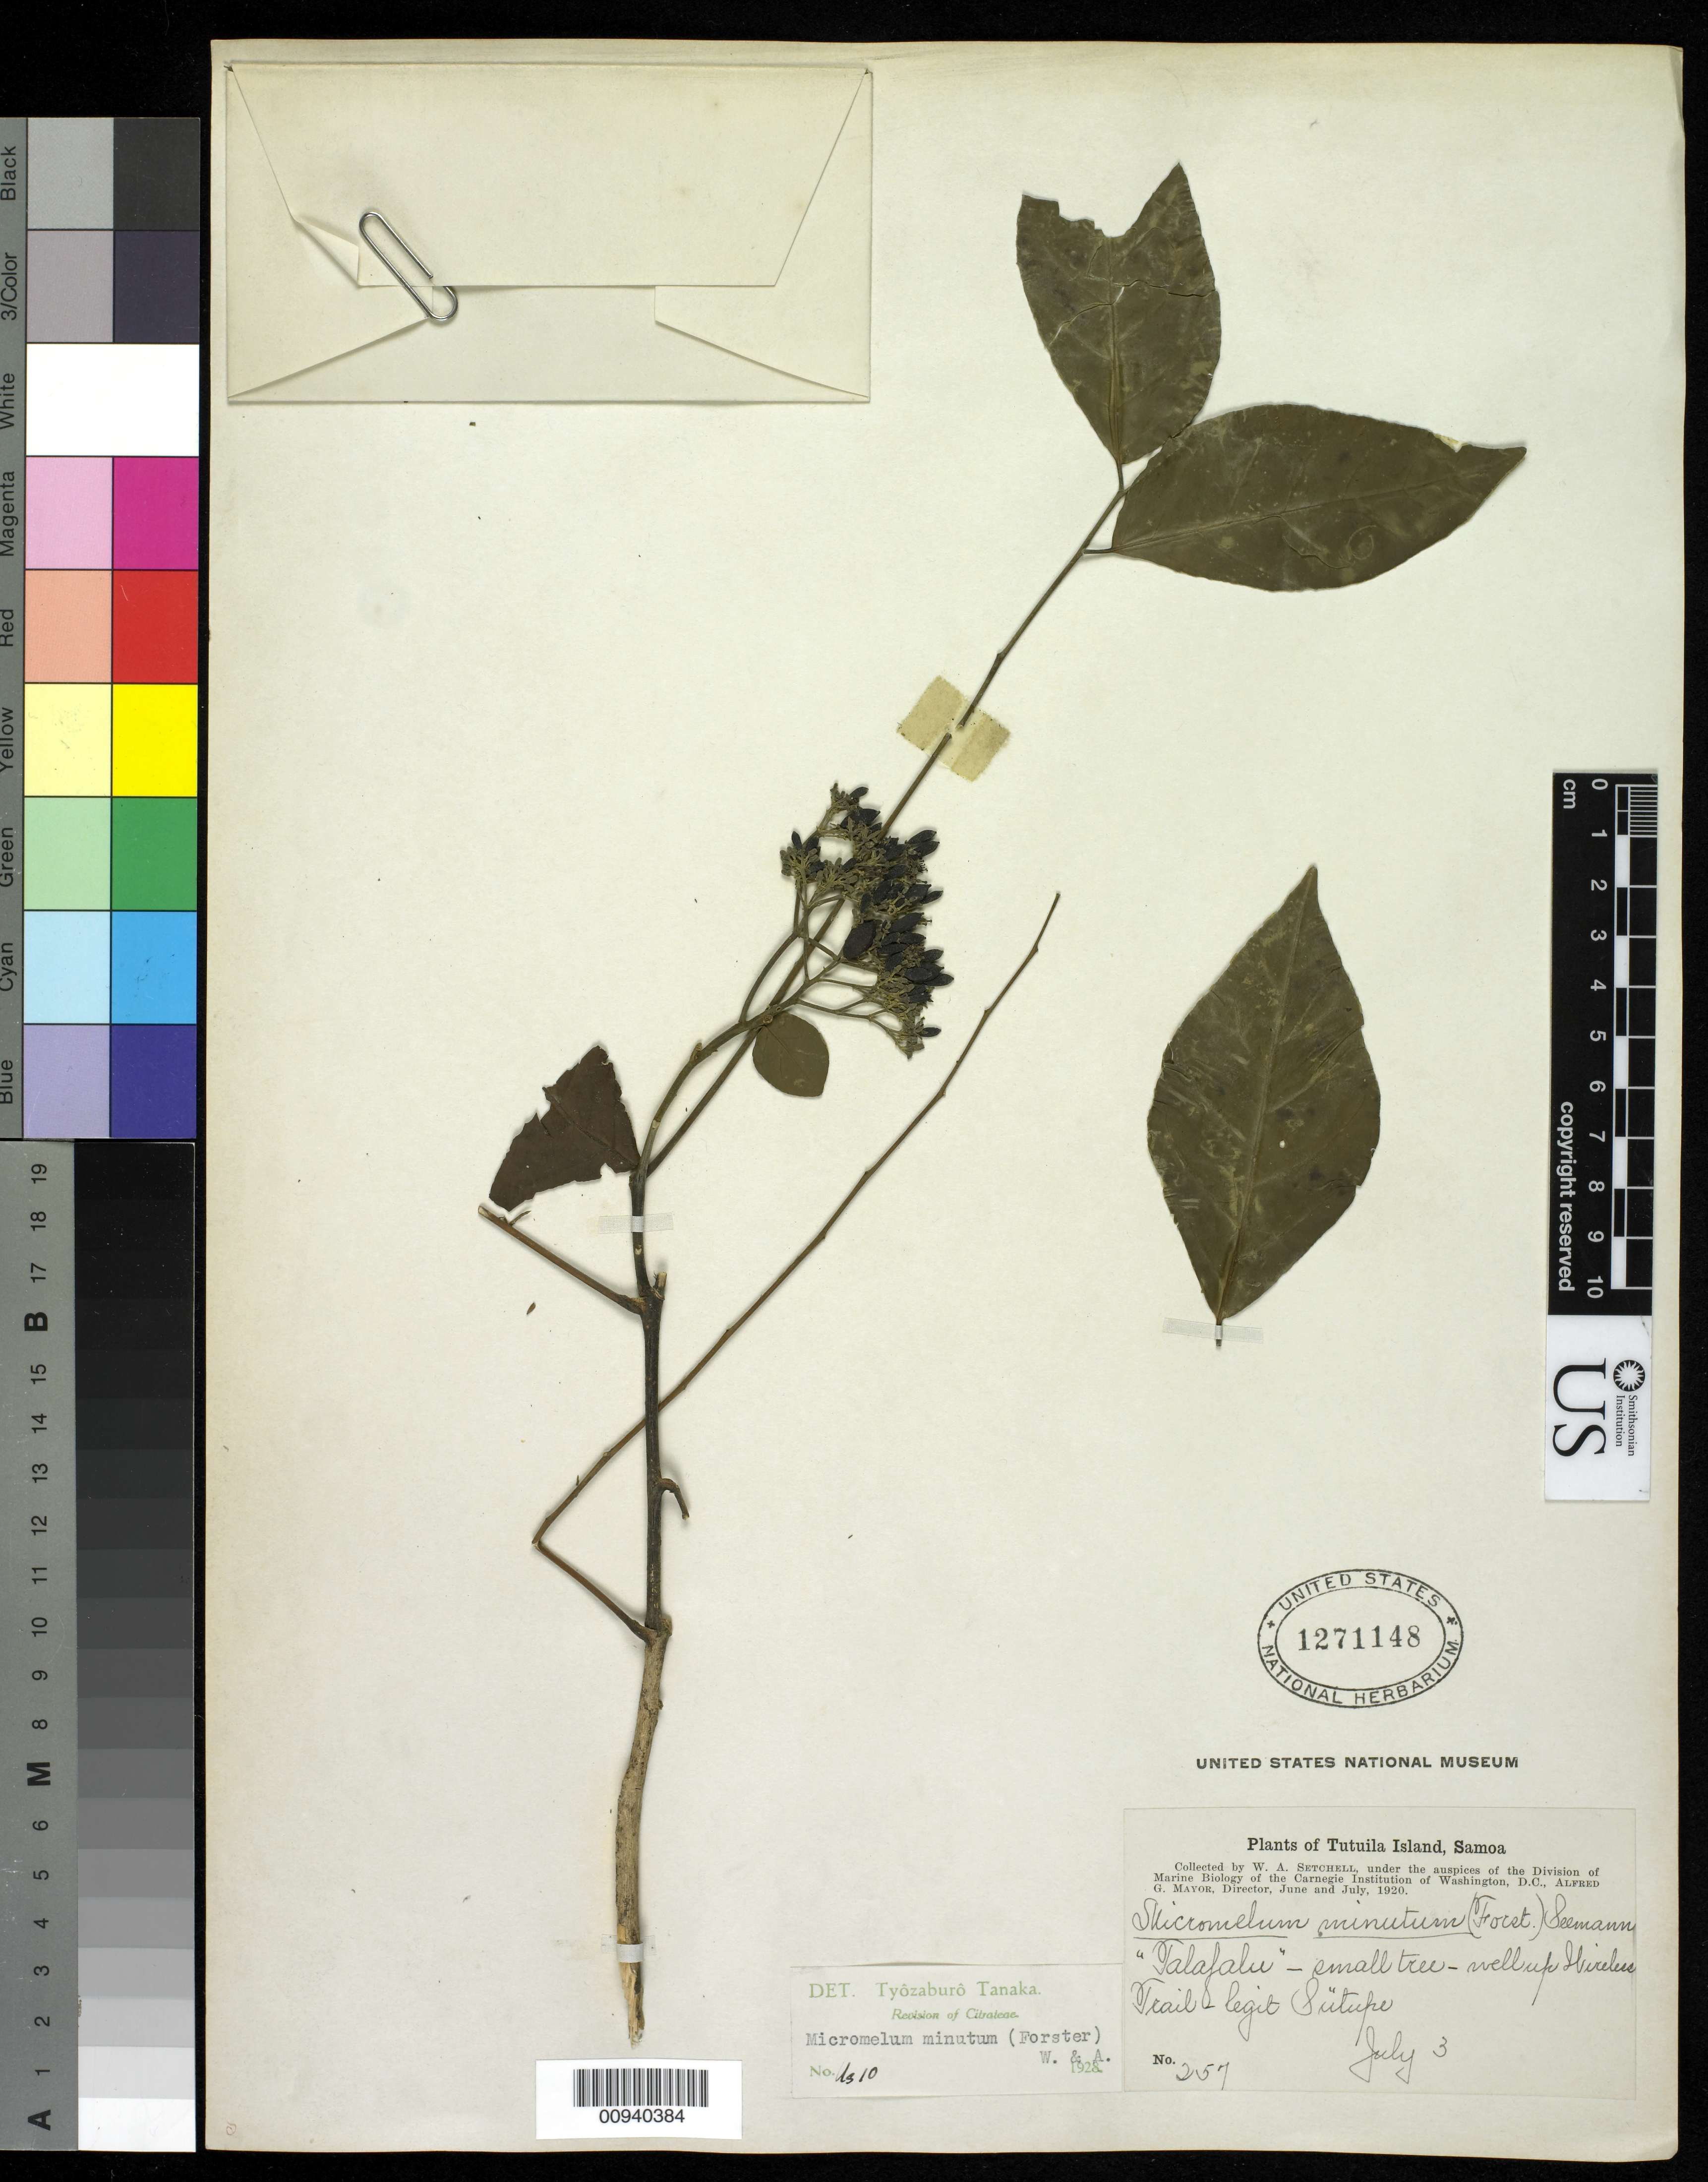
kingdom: Plantae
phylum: Tracheophyta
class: Magnoliopsida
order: Sapindales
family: Rutaceae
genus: Micromelum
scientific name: Micromelum minutum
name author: (G. Forst.) Wight & Arn.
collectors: W. Setchell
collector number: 257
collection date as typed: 03 Jul 1920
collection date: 1920-07-03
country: American Samoa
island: Tutua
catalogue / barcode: US 1271148